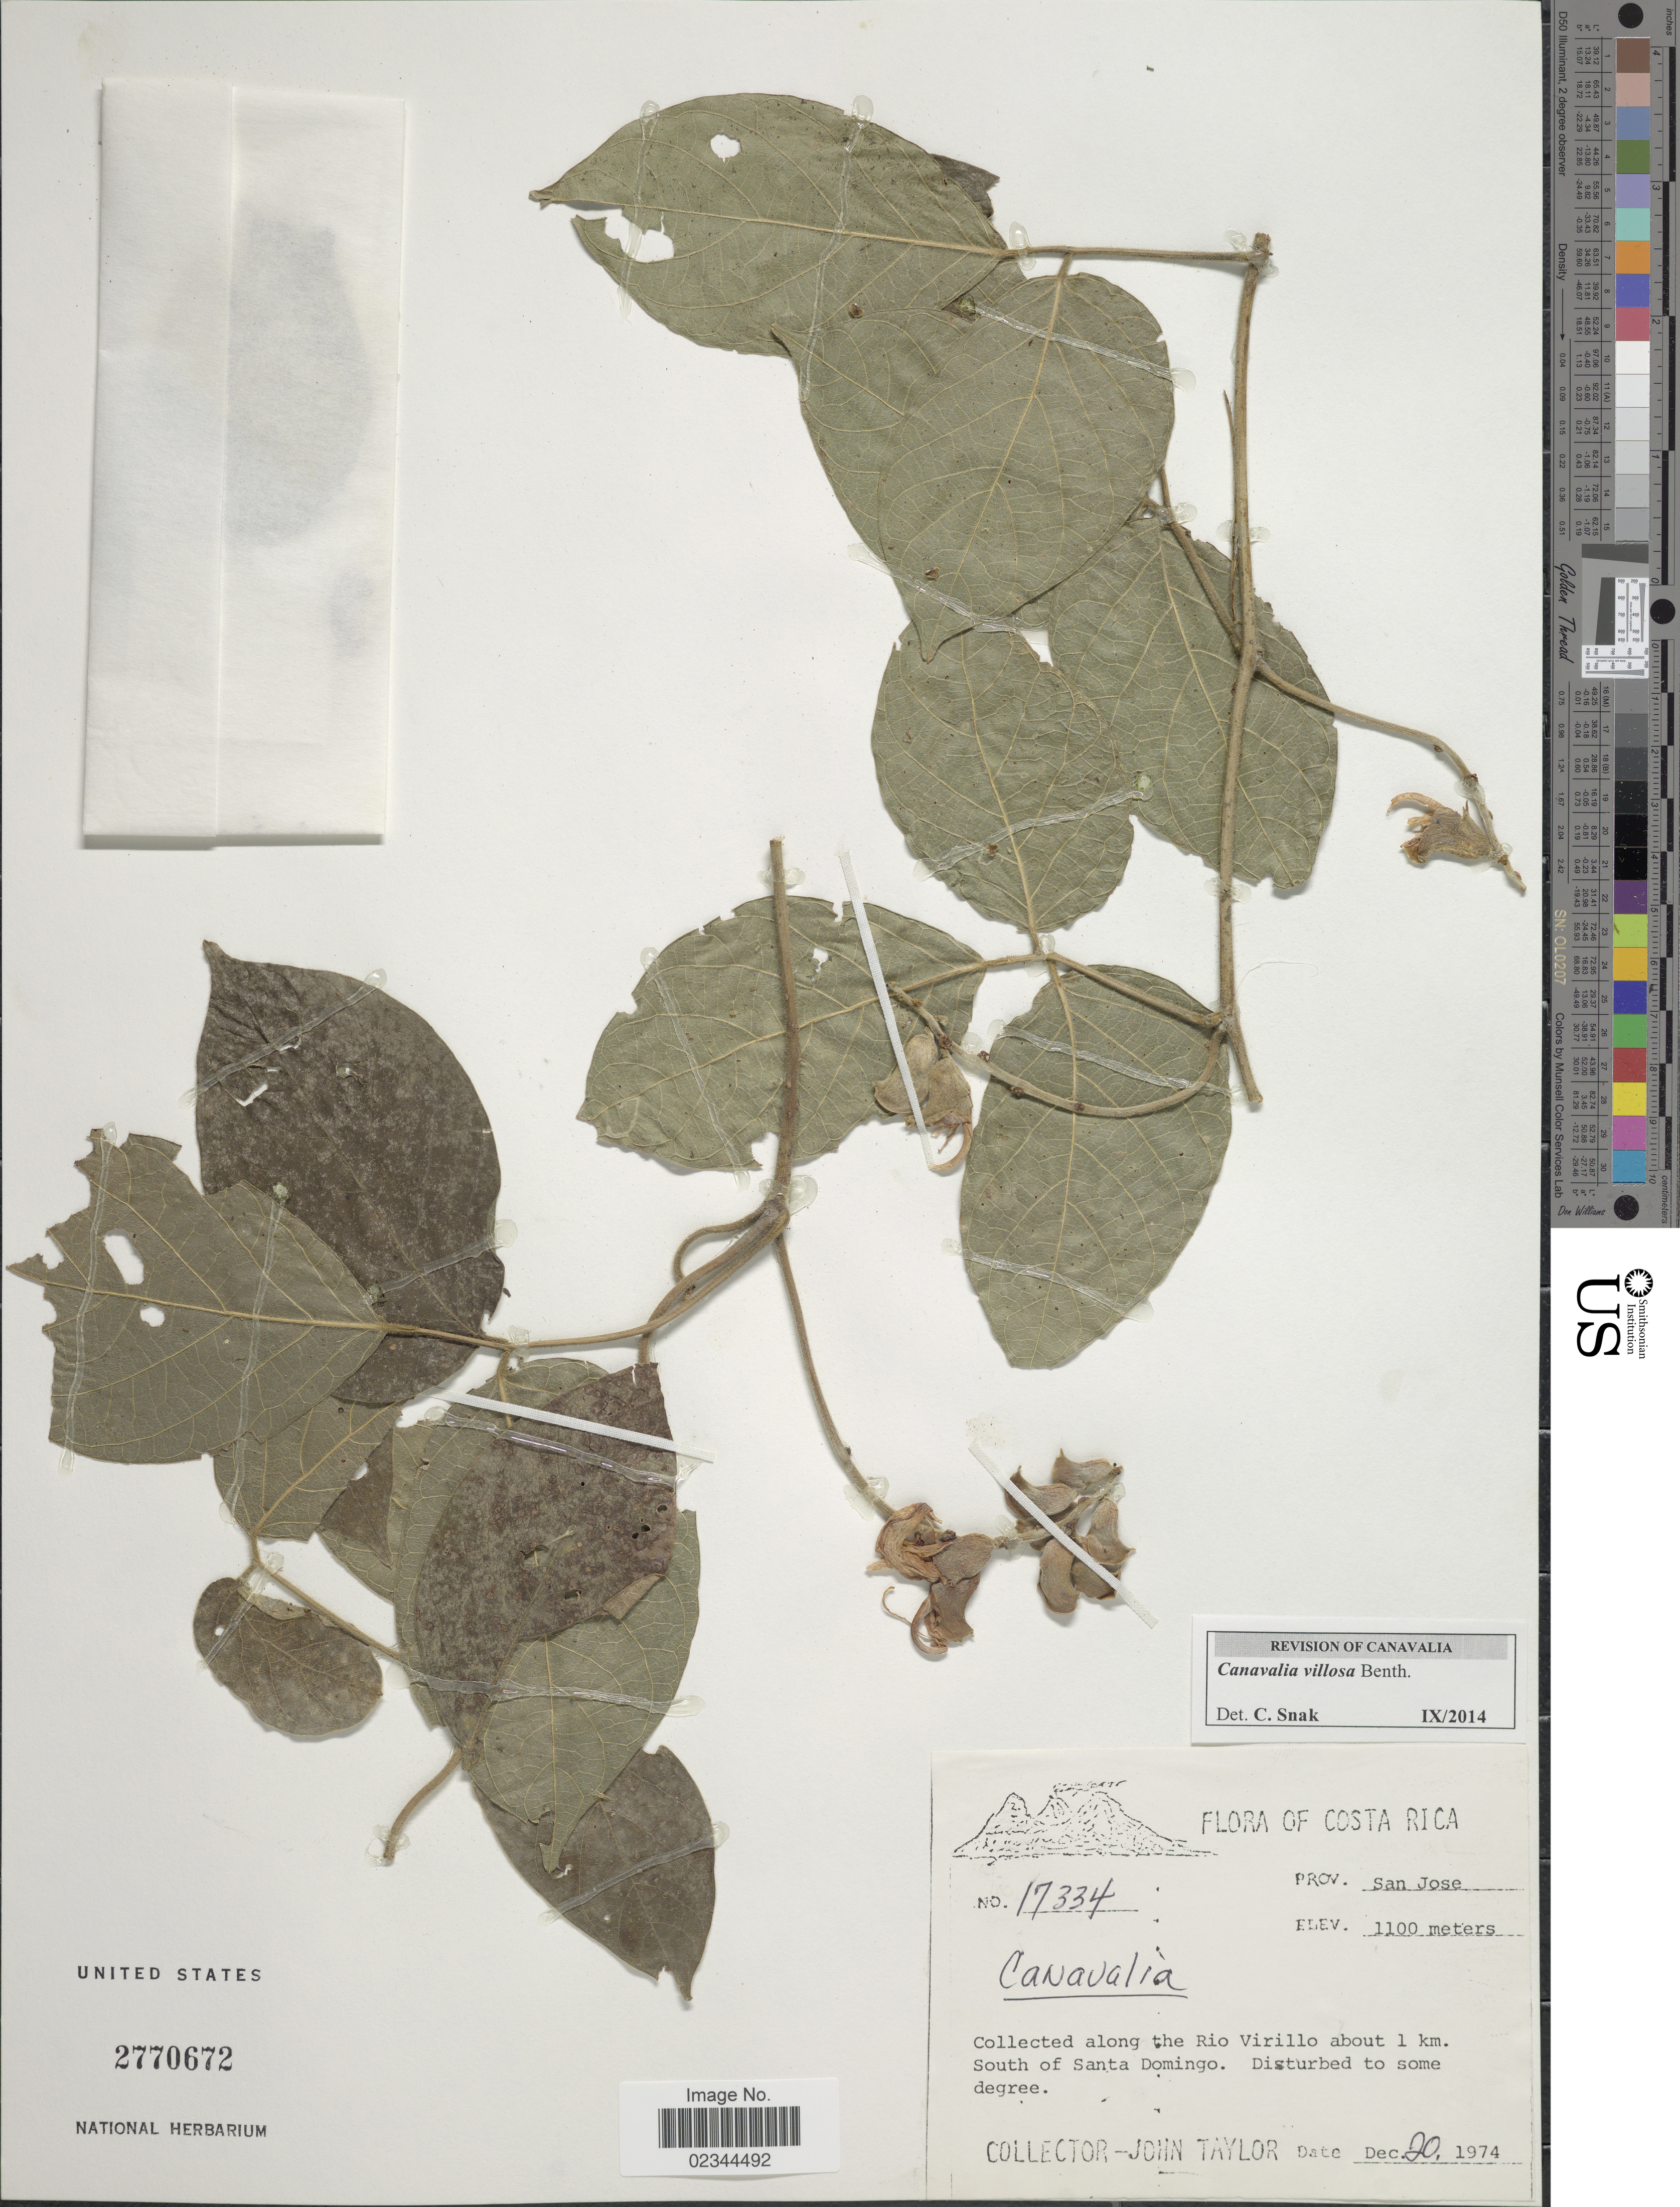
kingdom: Plantae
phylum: Tracheophyta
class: Magnoliopsida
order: Fabales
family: Fabaceae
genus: Canavalia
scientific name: Canavalia villosa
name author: Benth.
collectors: J. Taylor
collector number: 17334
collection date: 1974-12-20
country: Costa Rica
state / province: San José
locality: Along the Rio Virillo about 1 km south of Santa Domingo.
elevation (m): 1100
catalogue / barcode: US 2770672